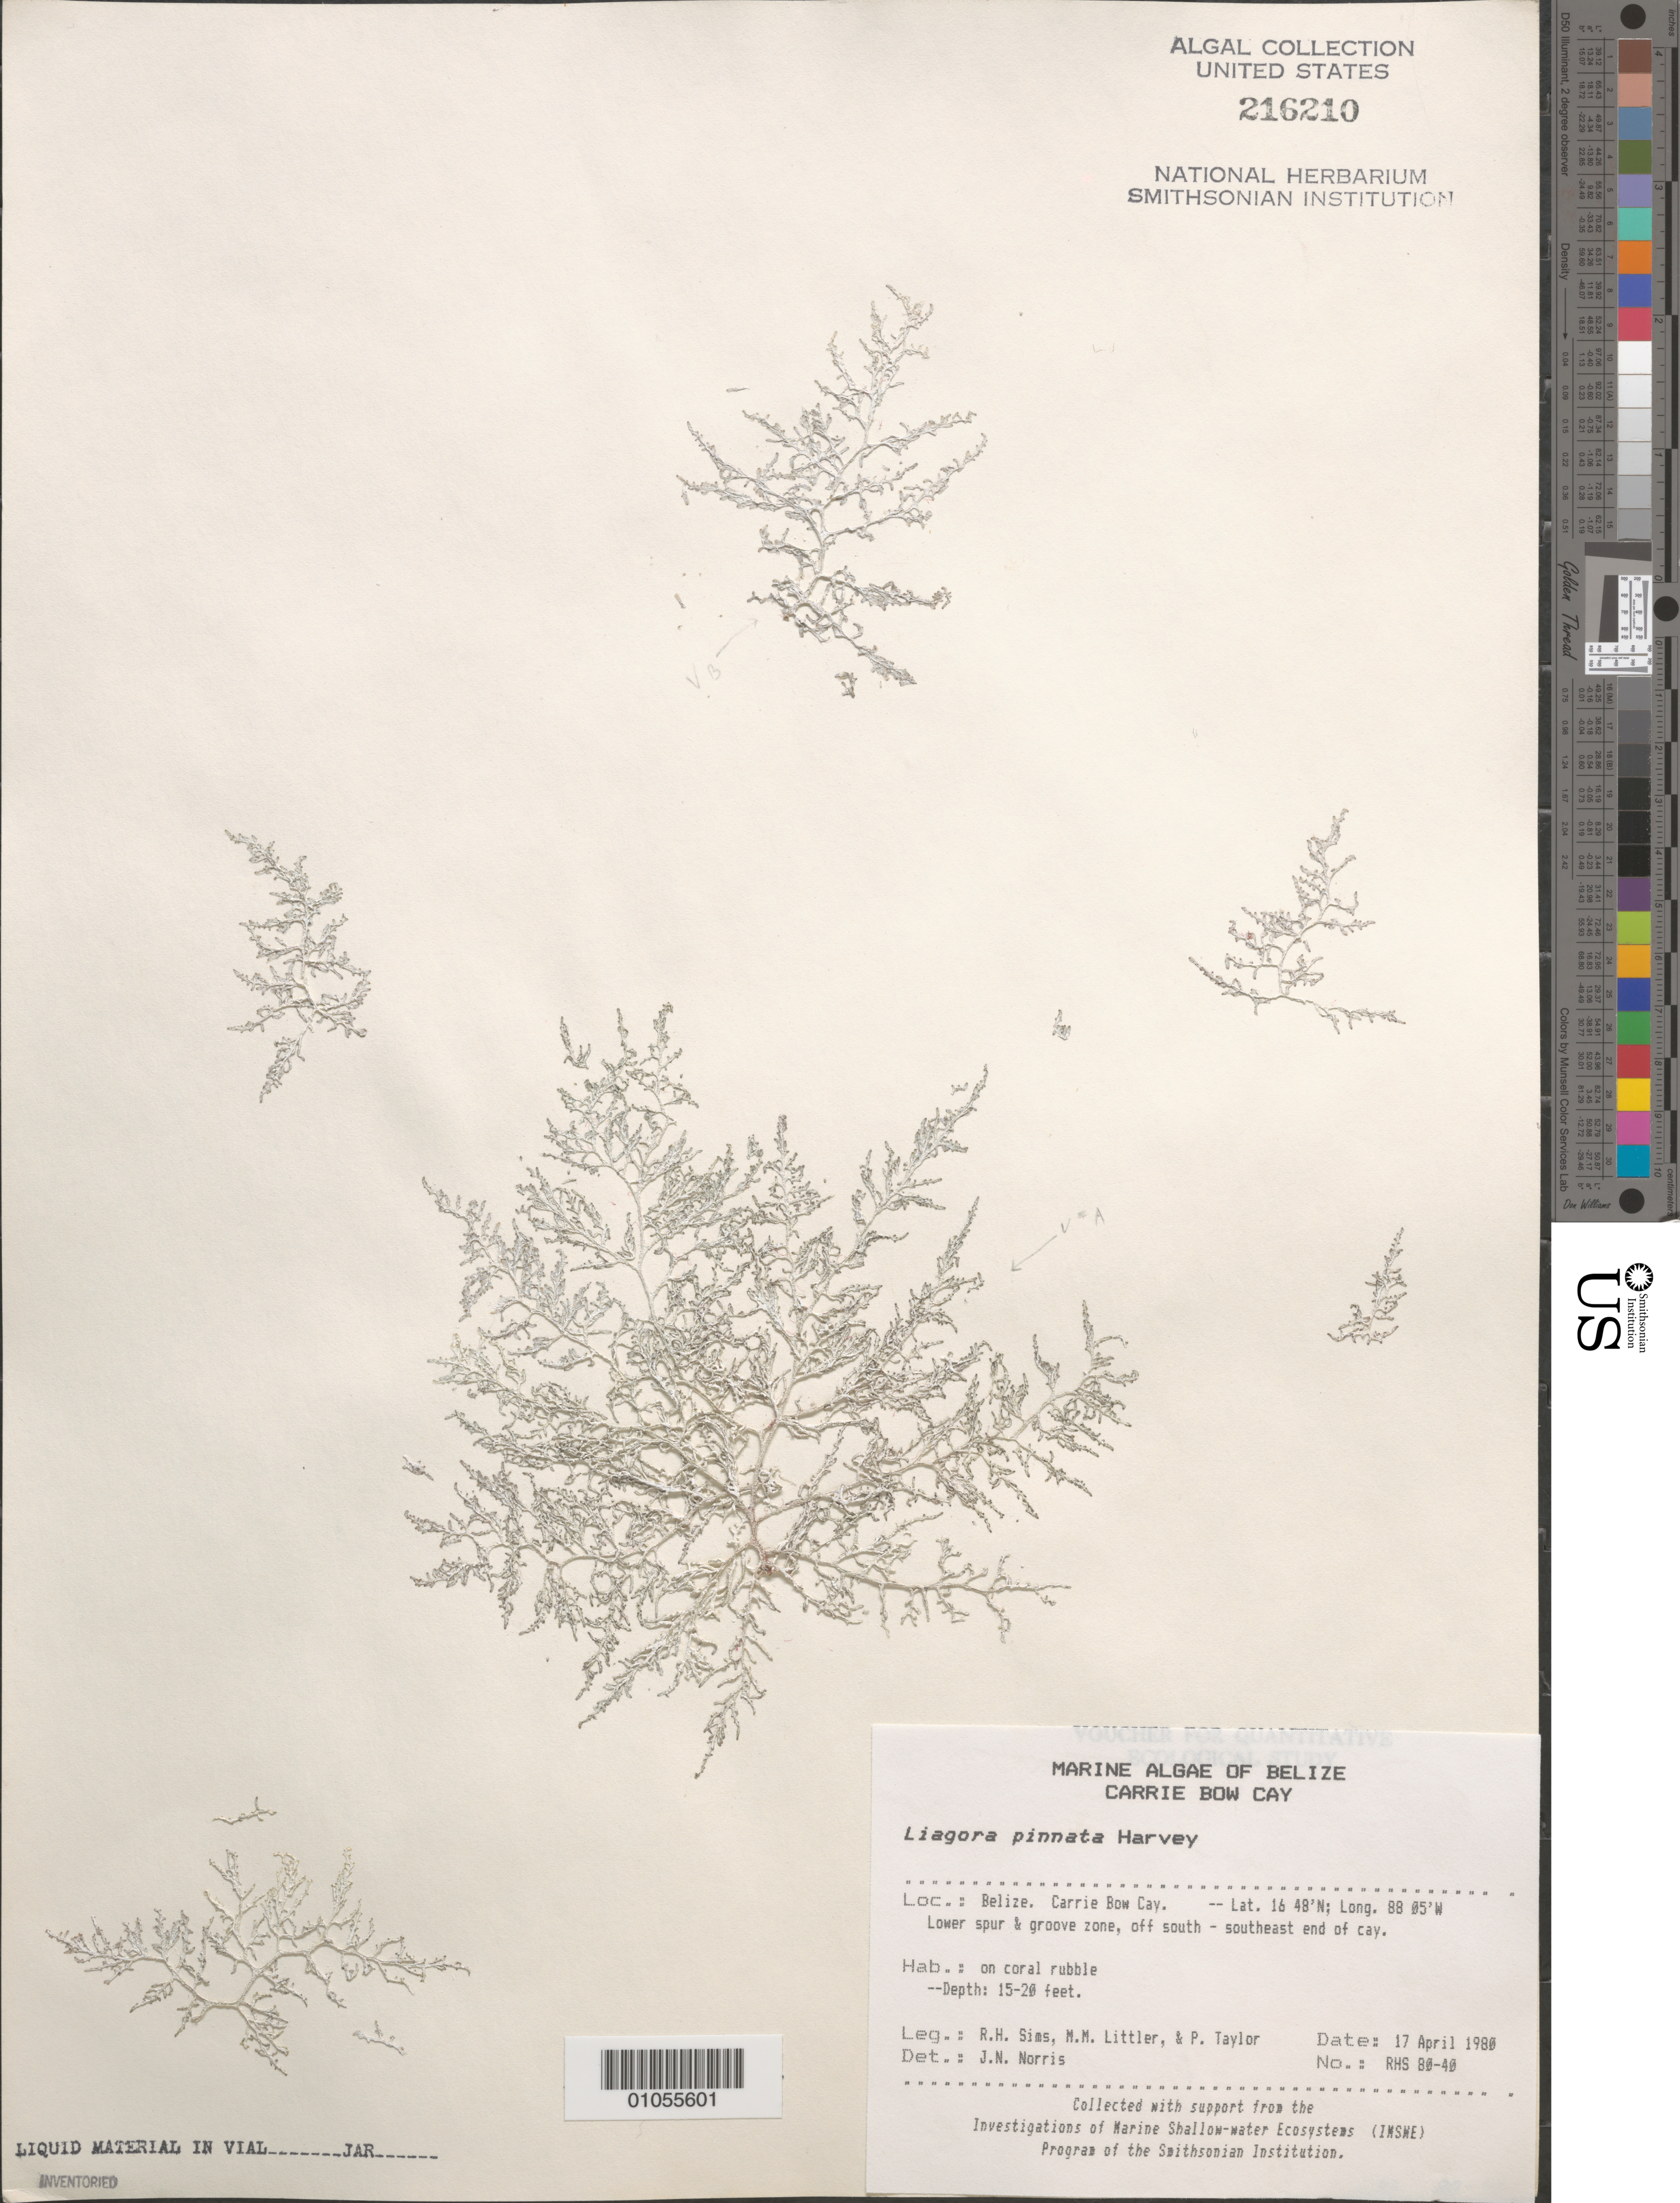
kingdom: Plantae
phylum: Rhodophyta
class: Florideophyceae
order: Nemaliales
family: Liagoraceae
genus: Liagora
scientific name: Liagora pinnata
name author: Harv.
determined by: Norris, James N.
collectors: R. H. Sims, M. M. Littler & P. R. Taylor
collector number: RHS 80-40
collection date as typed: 17 Apr 1980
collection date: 1980-04-17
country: Belize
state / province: Stann Creek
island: Carrie Bow Cay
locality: Lower spur and groove zone, off south southeast end of the cay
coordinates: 16 48'N, 88 05'W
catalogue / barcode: US 216210